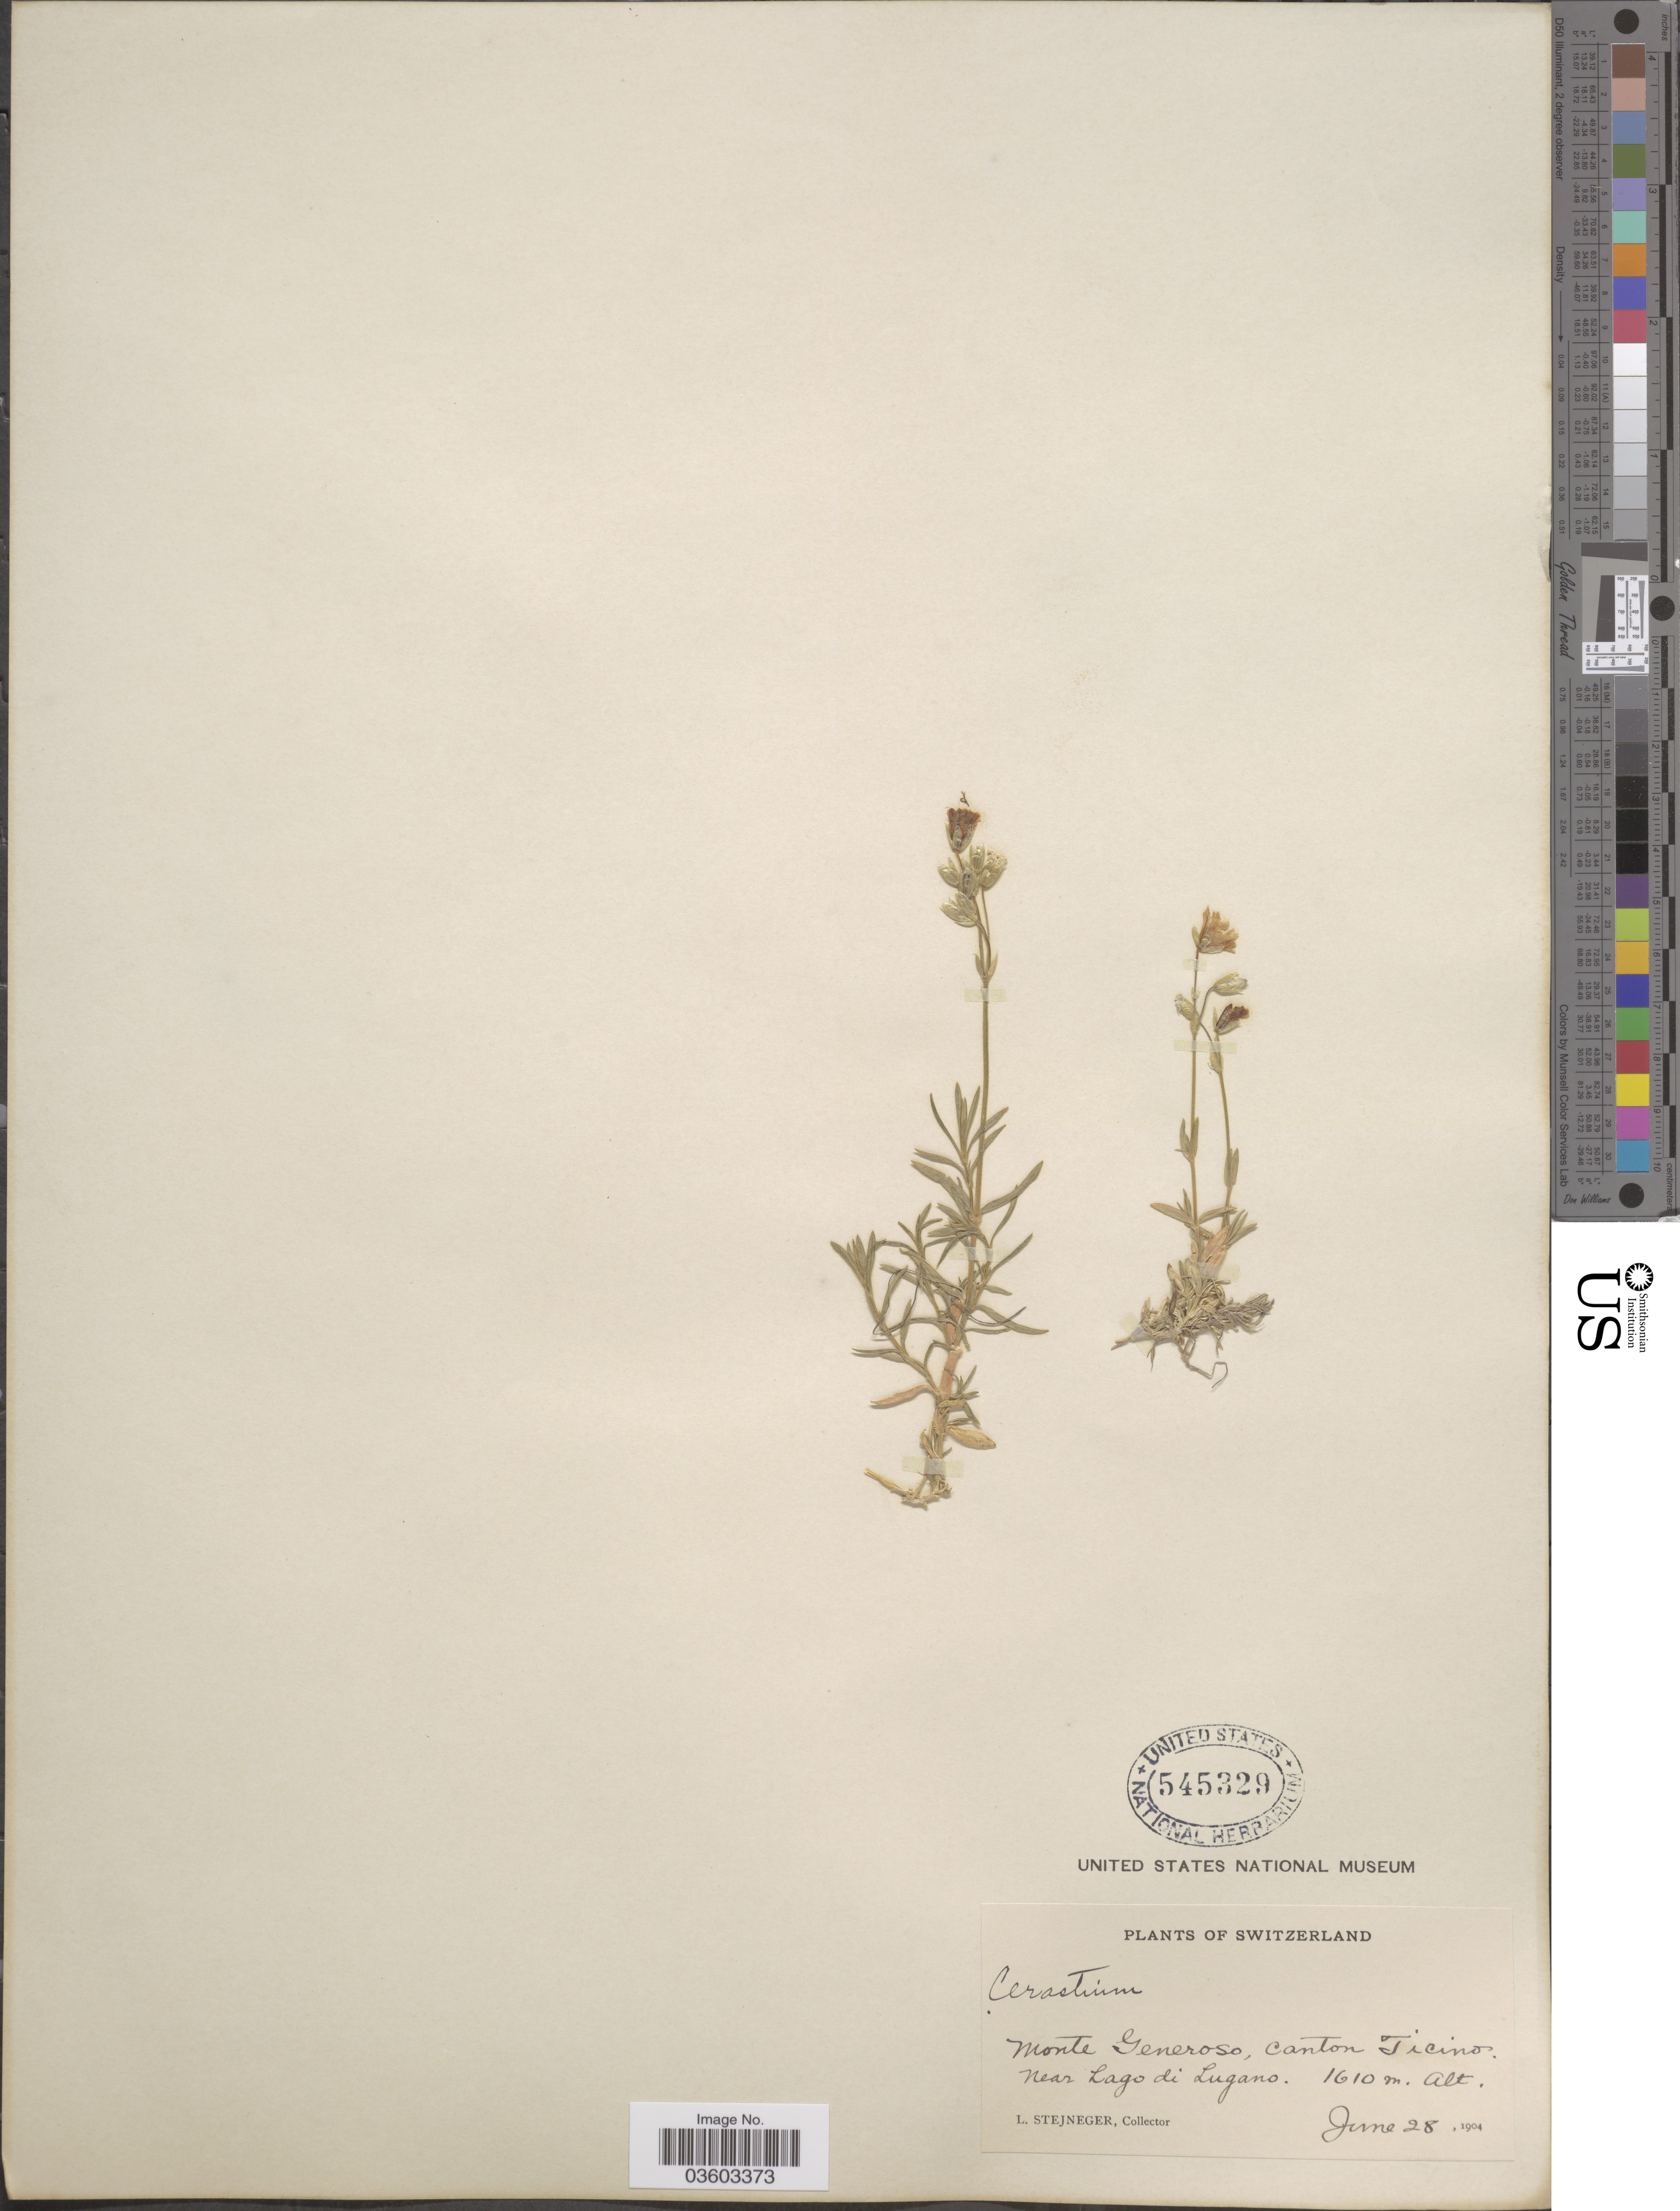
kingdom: Plantae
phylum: Tracheophyta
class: Magnoliopsida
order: Caryophyllales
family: Caryophyllaceae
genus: Cerastium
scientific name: Cerastium sp.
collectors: L. Stejneger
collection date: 1904-06-28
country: Switzerland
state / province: Ticino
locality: Monte Generoso, Canton Ticino. Near Lago di Lugano.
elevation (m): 1610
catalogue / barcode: US 545329